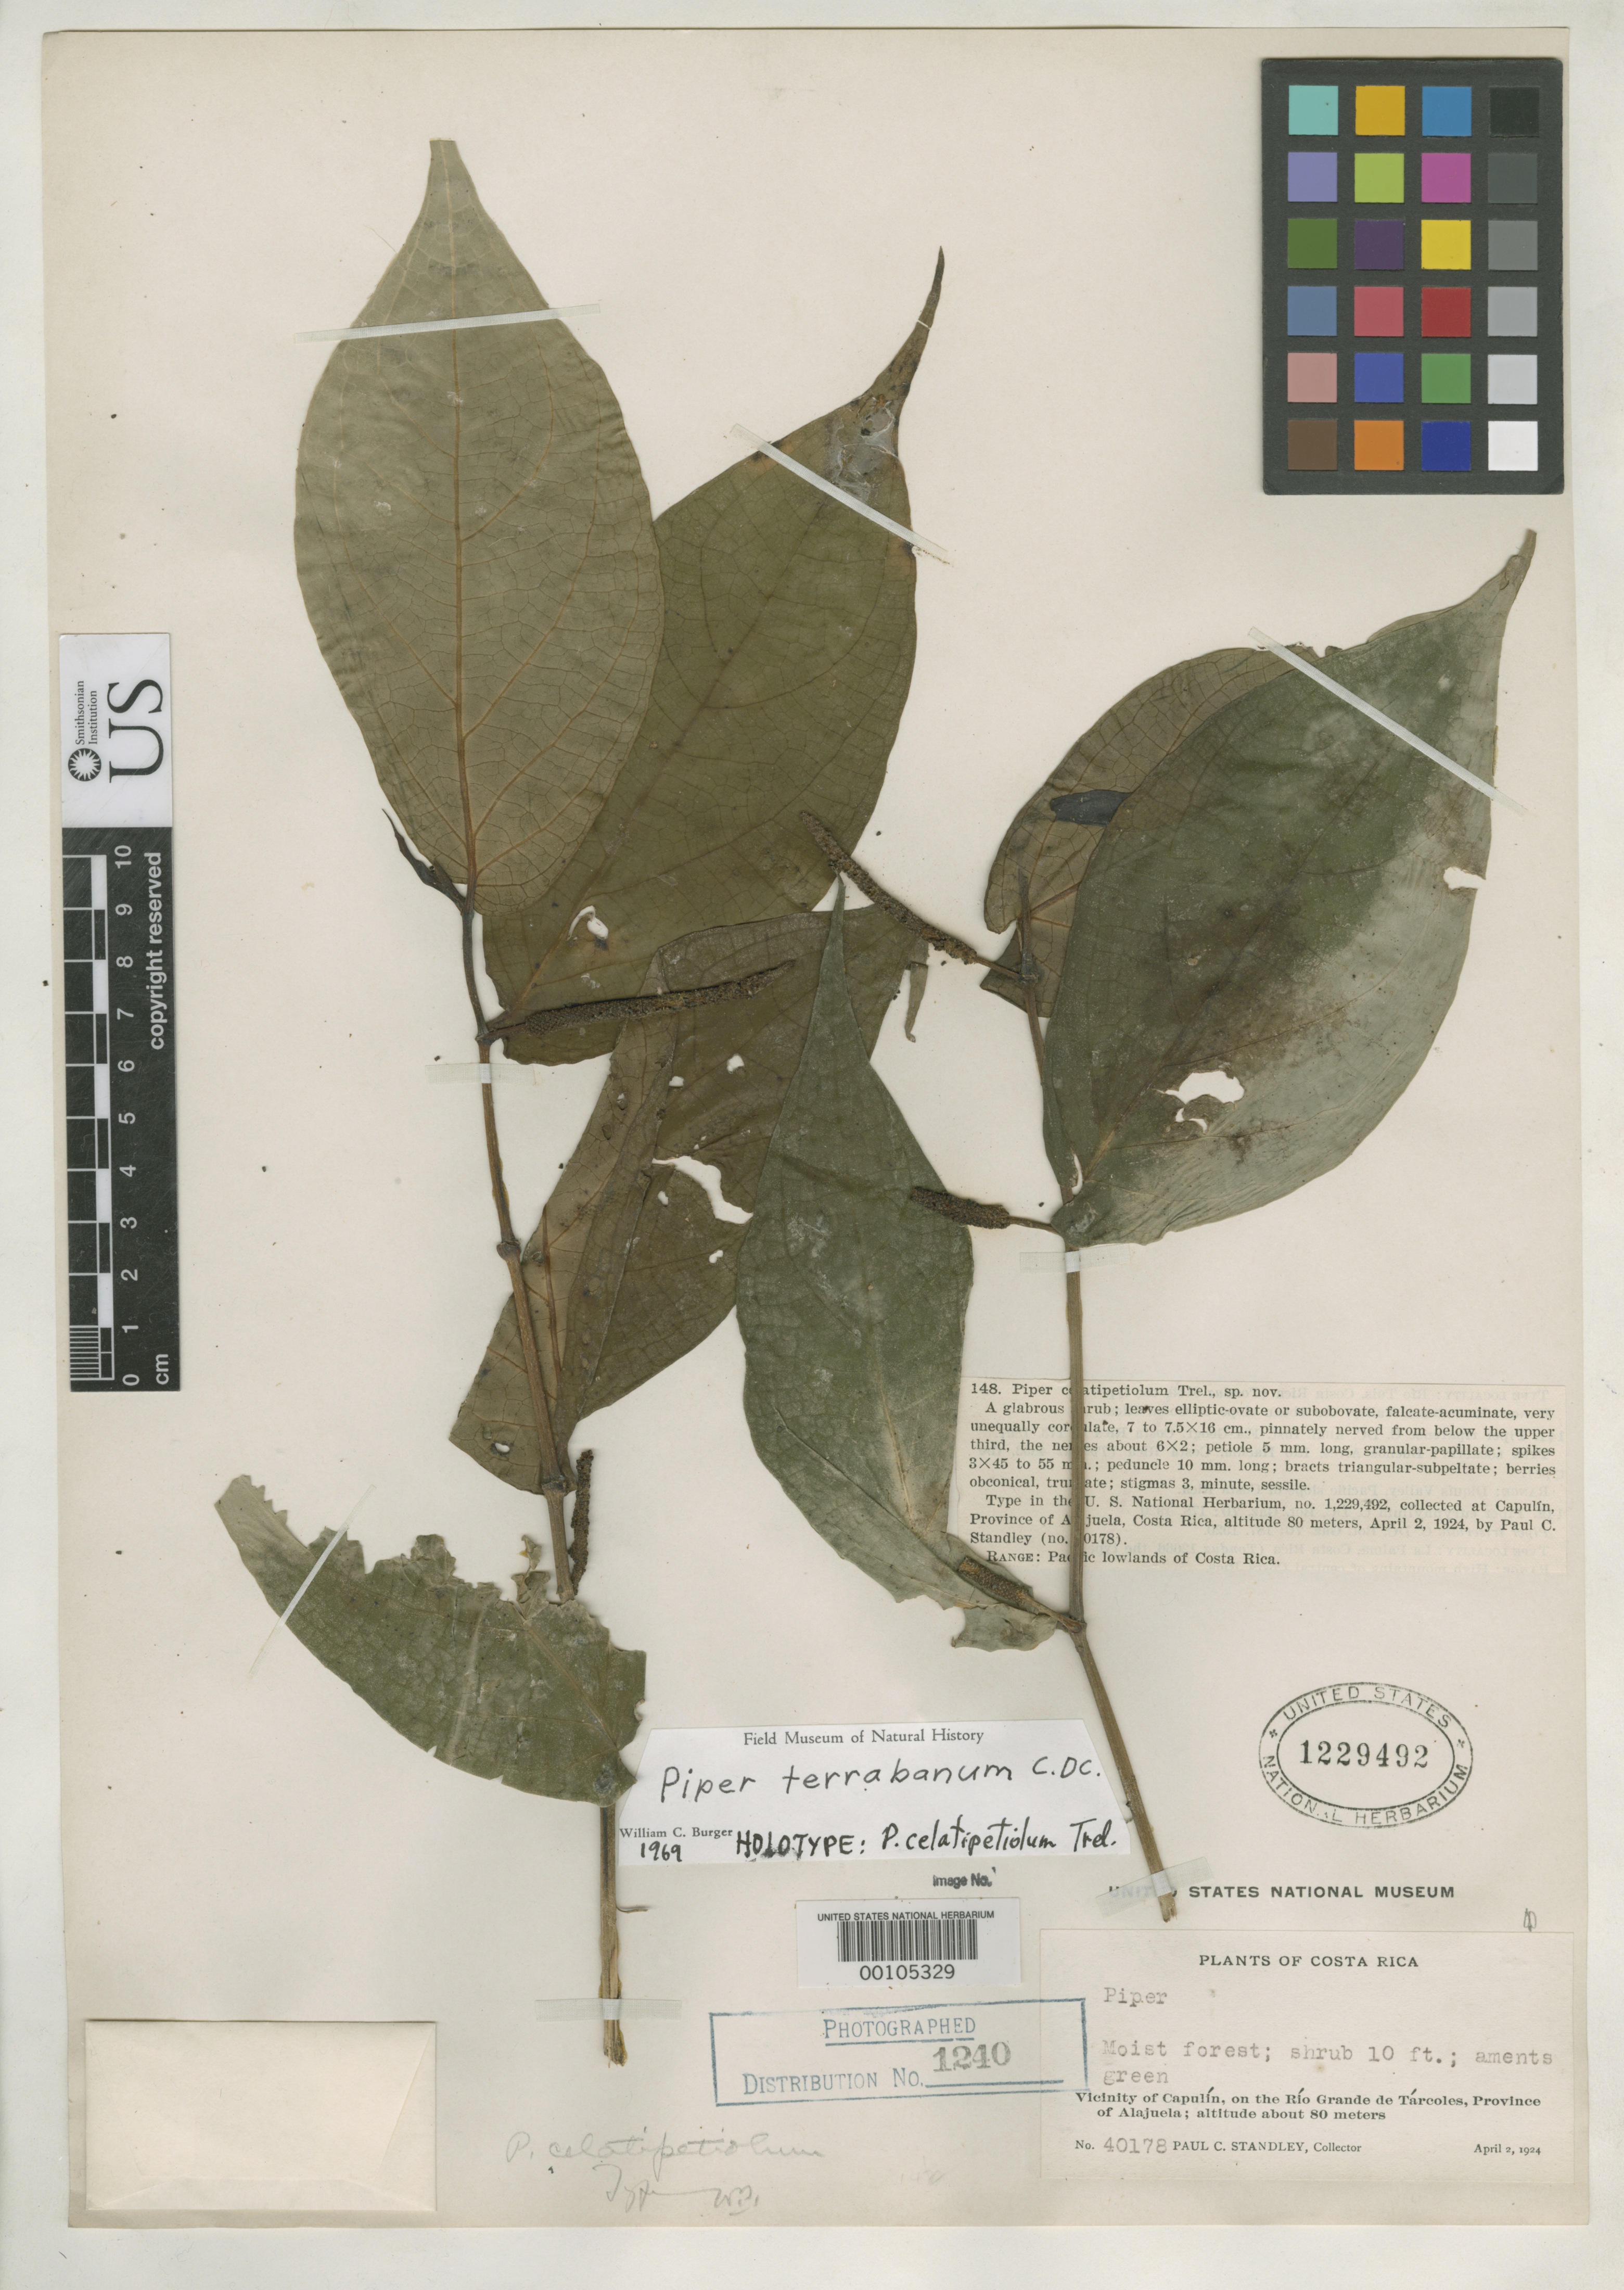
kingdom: Plantae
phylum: Tracheophyta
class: Magnoliopsida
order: Piperales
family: Piperaceae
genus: Piper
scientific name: Piper celatipetiolum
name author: Trel.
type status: Holotype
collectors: P. C. Standley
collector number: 40178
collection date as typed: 02 Apr 1924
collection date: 1924-04-02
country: Costa Rica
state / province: Alajuela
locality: Vicinity of Capulín, on the Río Grande de Tárcoles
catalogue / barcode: US 1229492